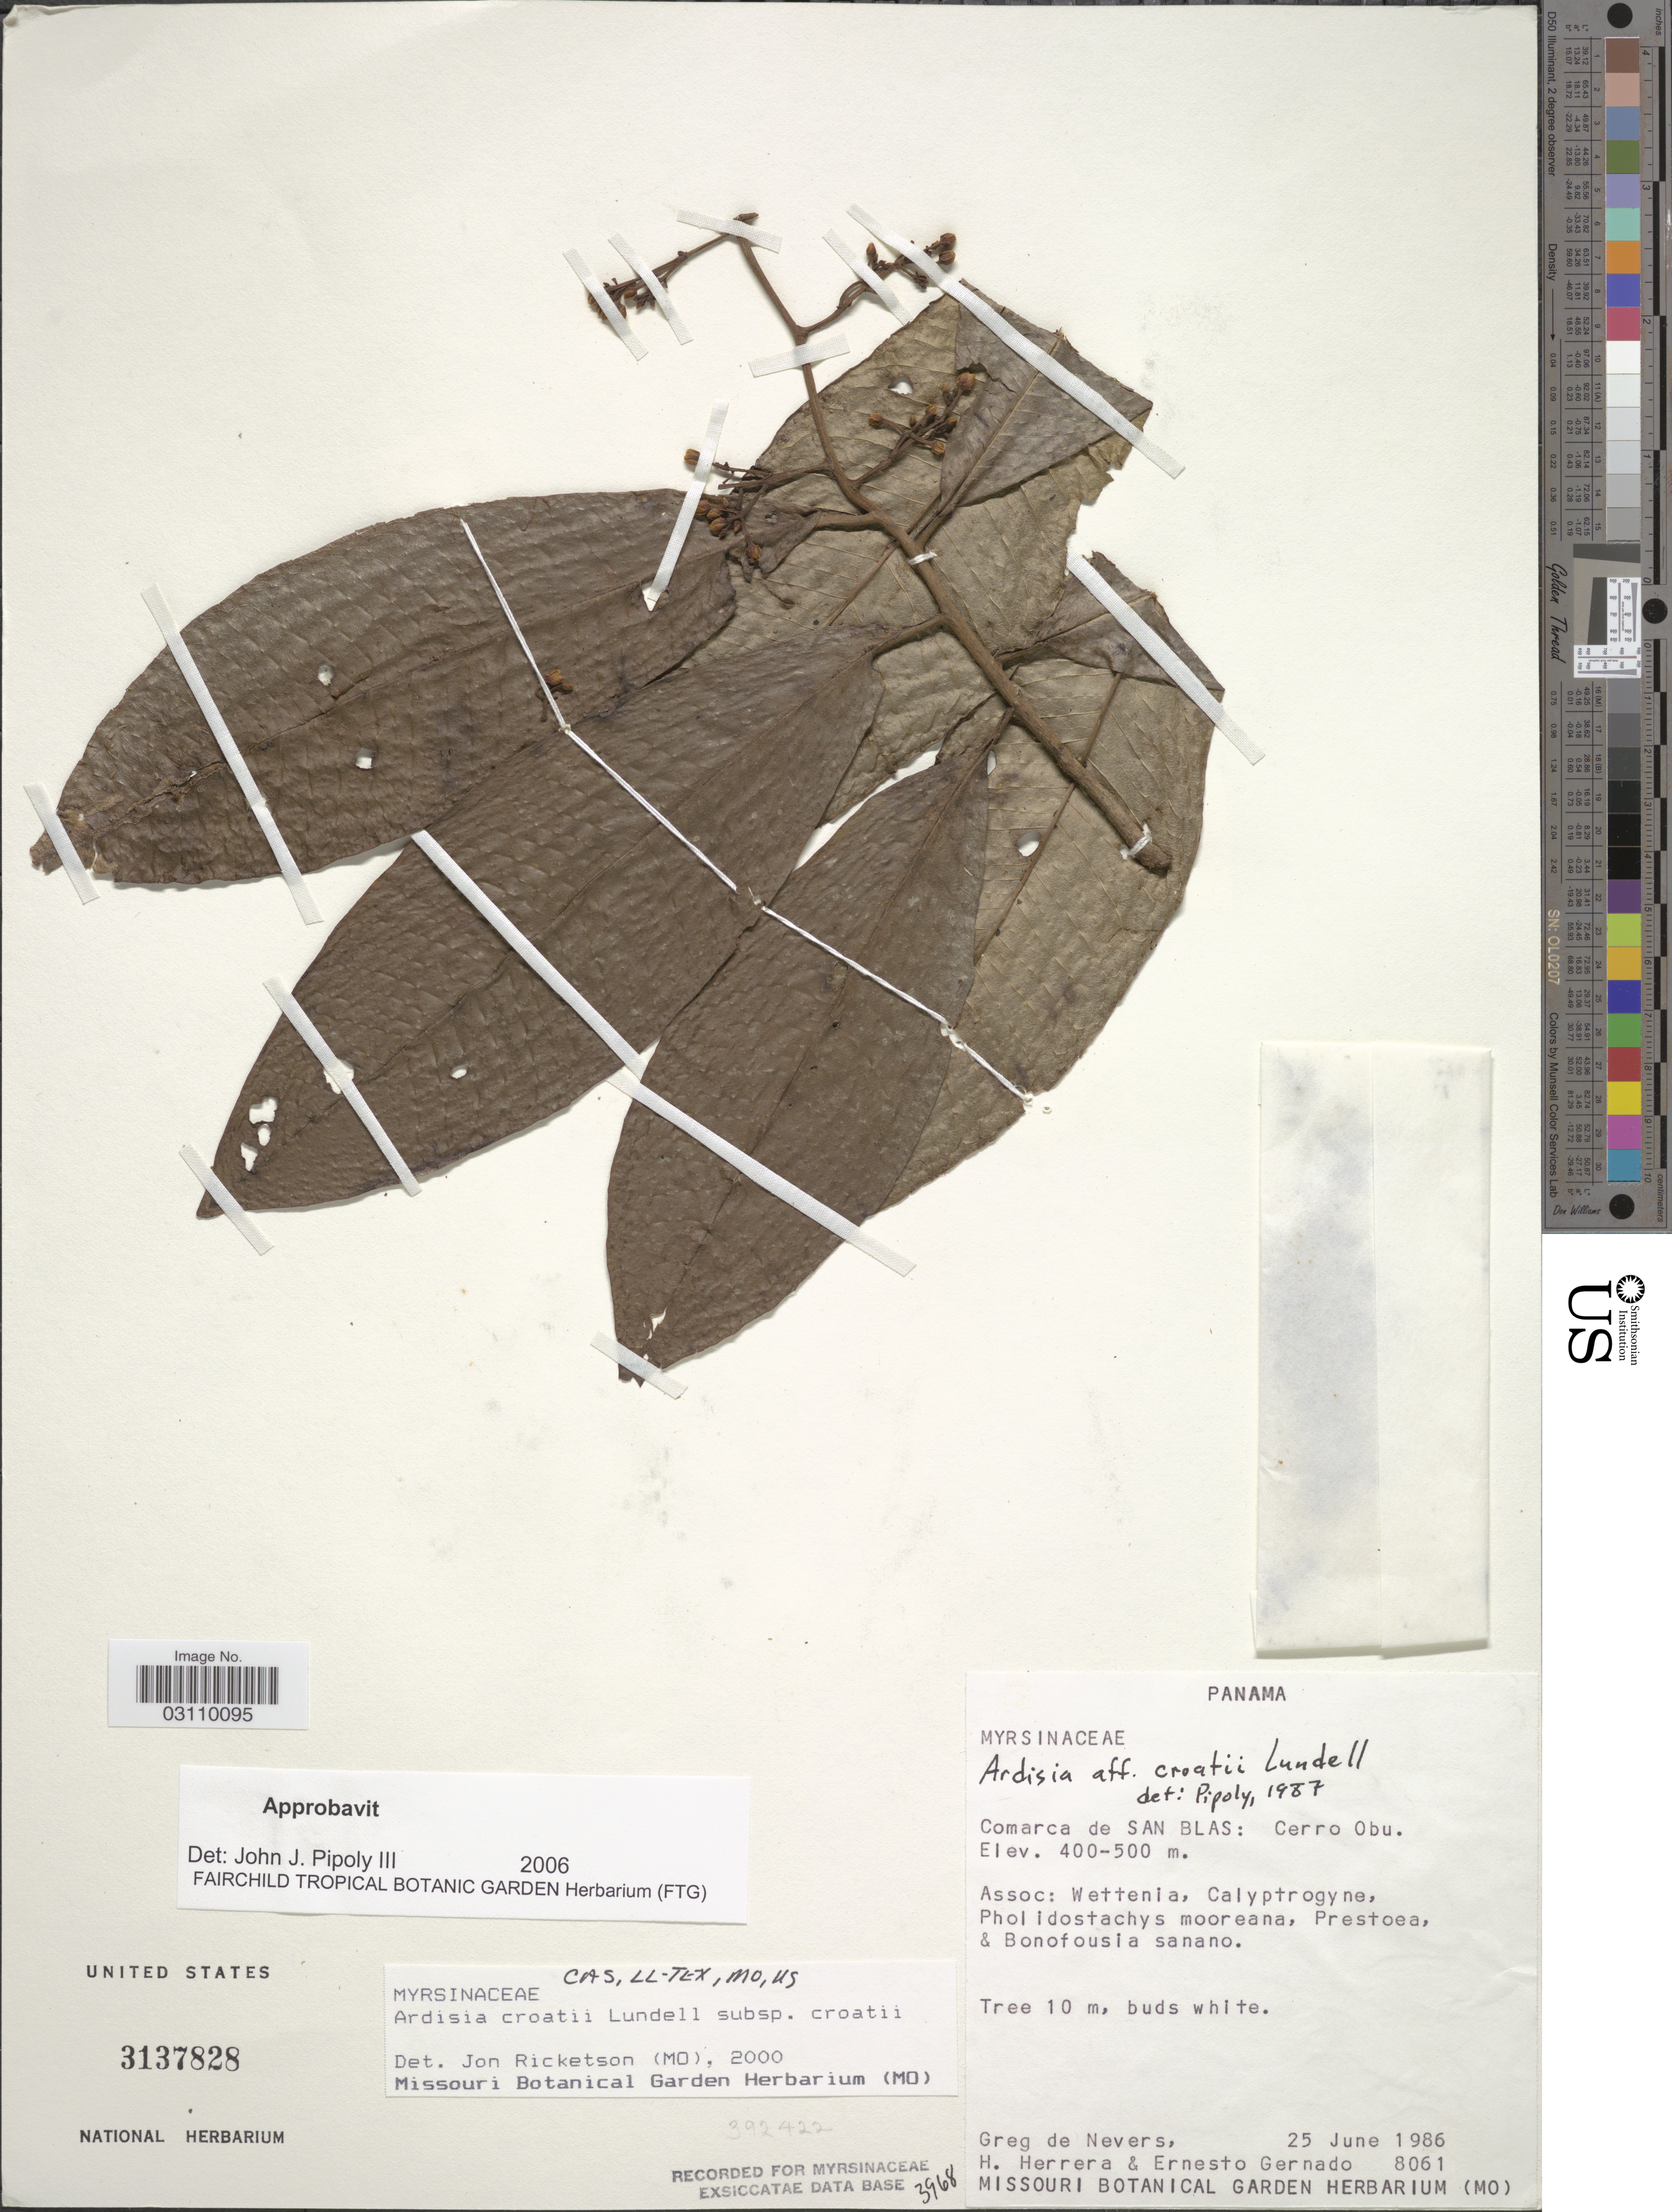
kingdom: Plantae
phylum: Tracheophyta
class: Magnoliopsida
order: Ericales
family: Primulaceae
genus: Ardisia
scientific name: Ardisia croatii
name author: Lundell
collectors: G. Nevers, H. Herrera & E. Gernado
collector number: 8061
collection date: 1986-06-25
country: Panama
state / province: Kuna Yala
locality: Comarca de San Blas: Cerro Obu.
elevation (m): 400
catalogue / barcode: US 3137828